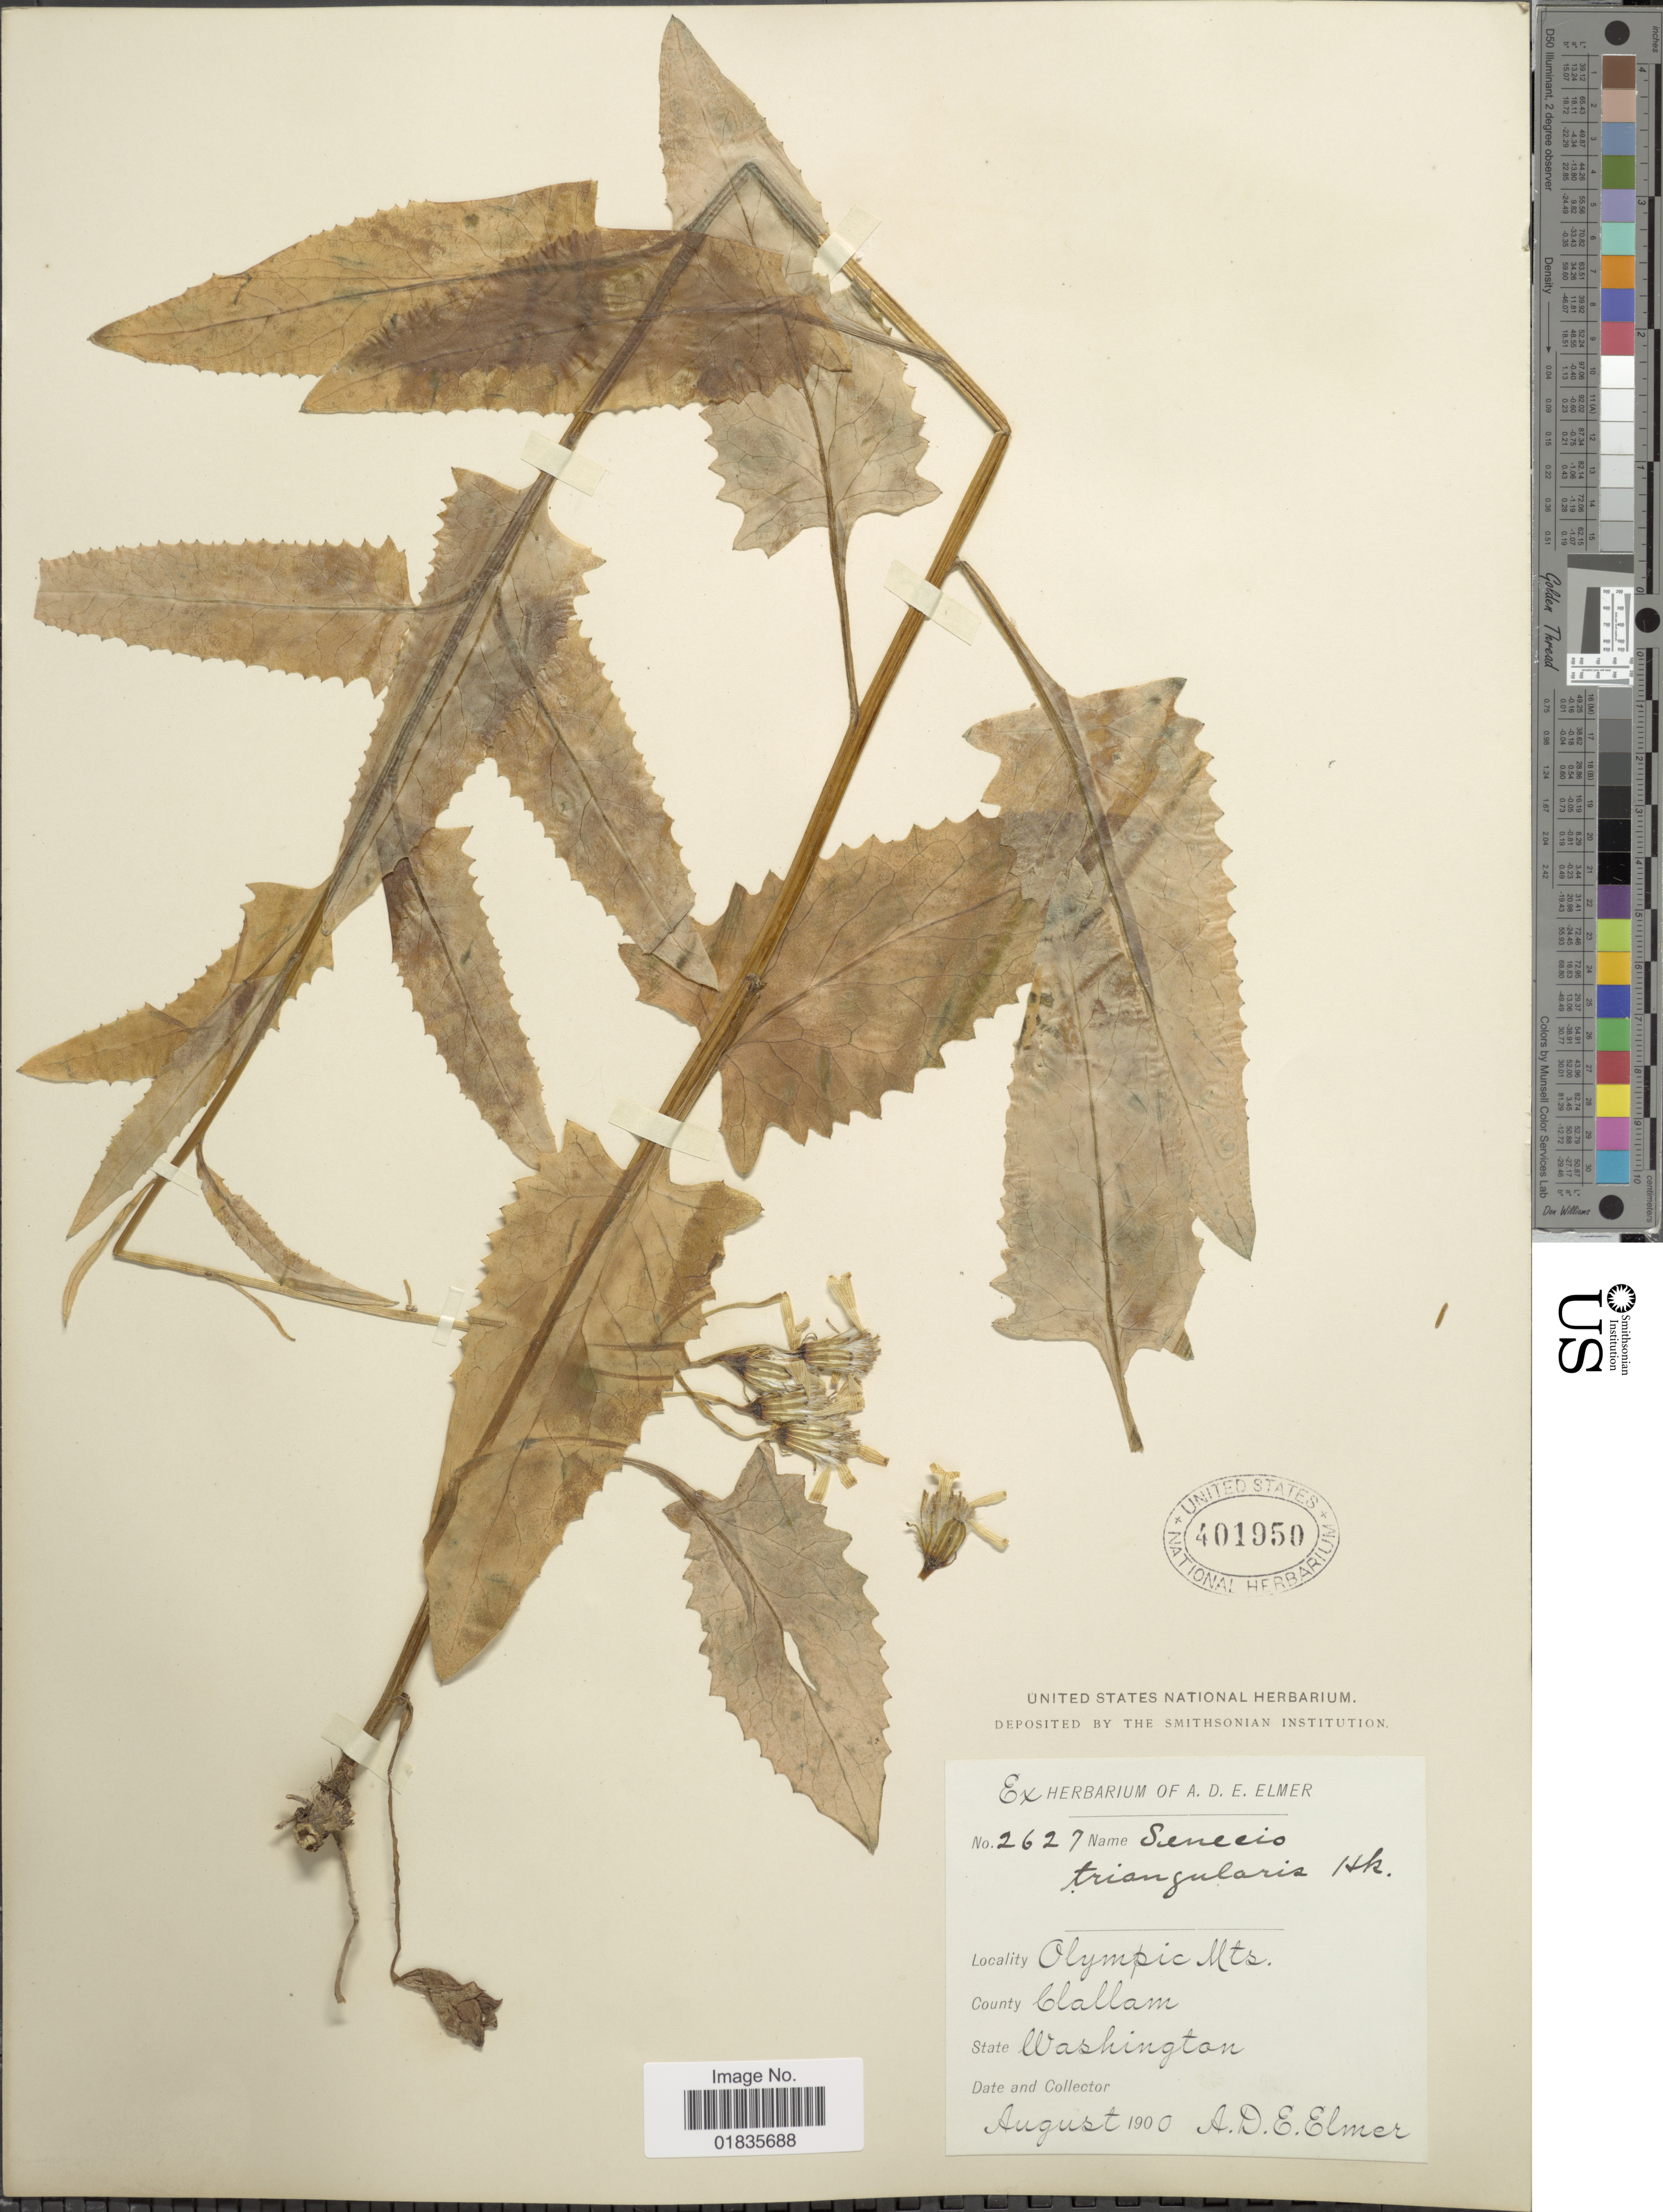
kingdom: Plantae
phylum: Tracheophyta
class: Magnoliopsida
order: Asterales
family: Asteraceae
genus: Senecio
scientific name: Senecio tricephalus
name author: Klatt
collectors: A. D. E. Elmer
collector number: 2627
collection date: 1900-08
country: United States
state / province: Washington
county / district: Clallam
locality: Olympic Mts., County Clallam.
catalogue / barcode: US 401950